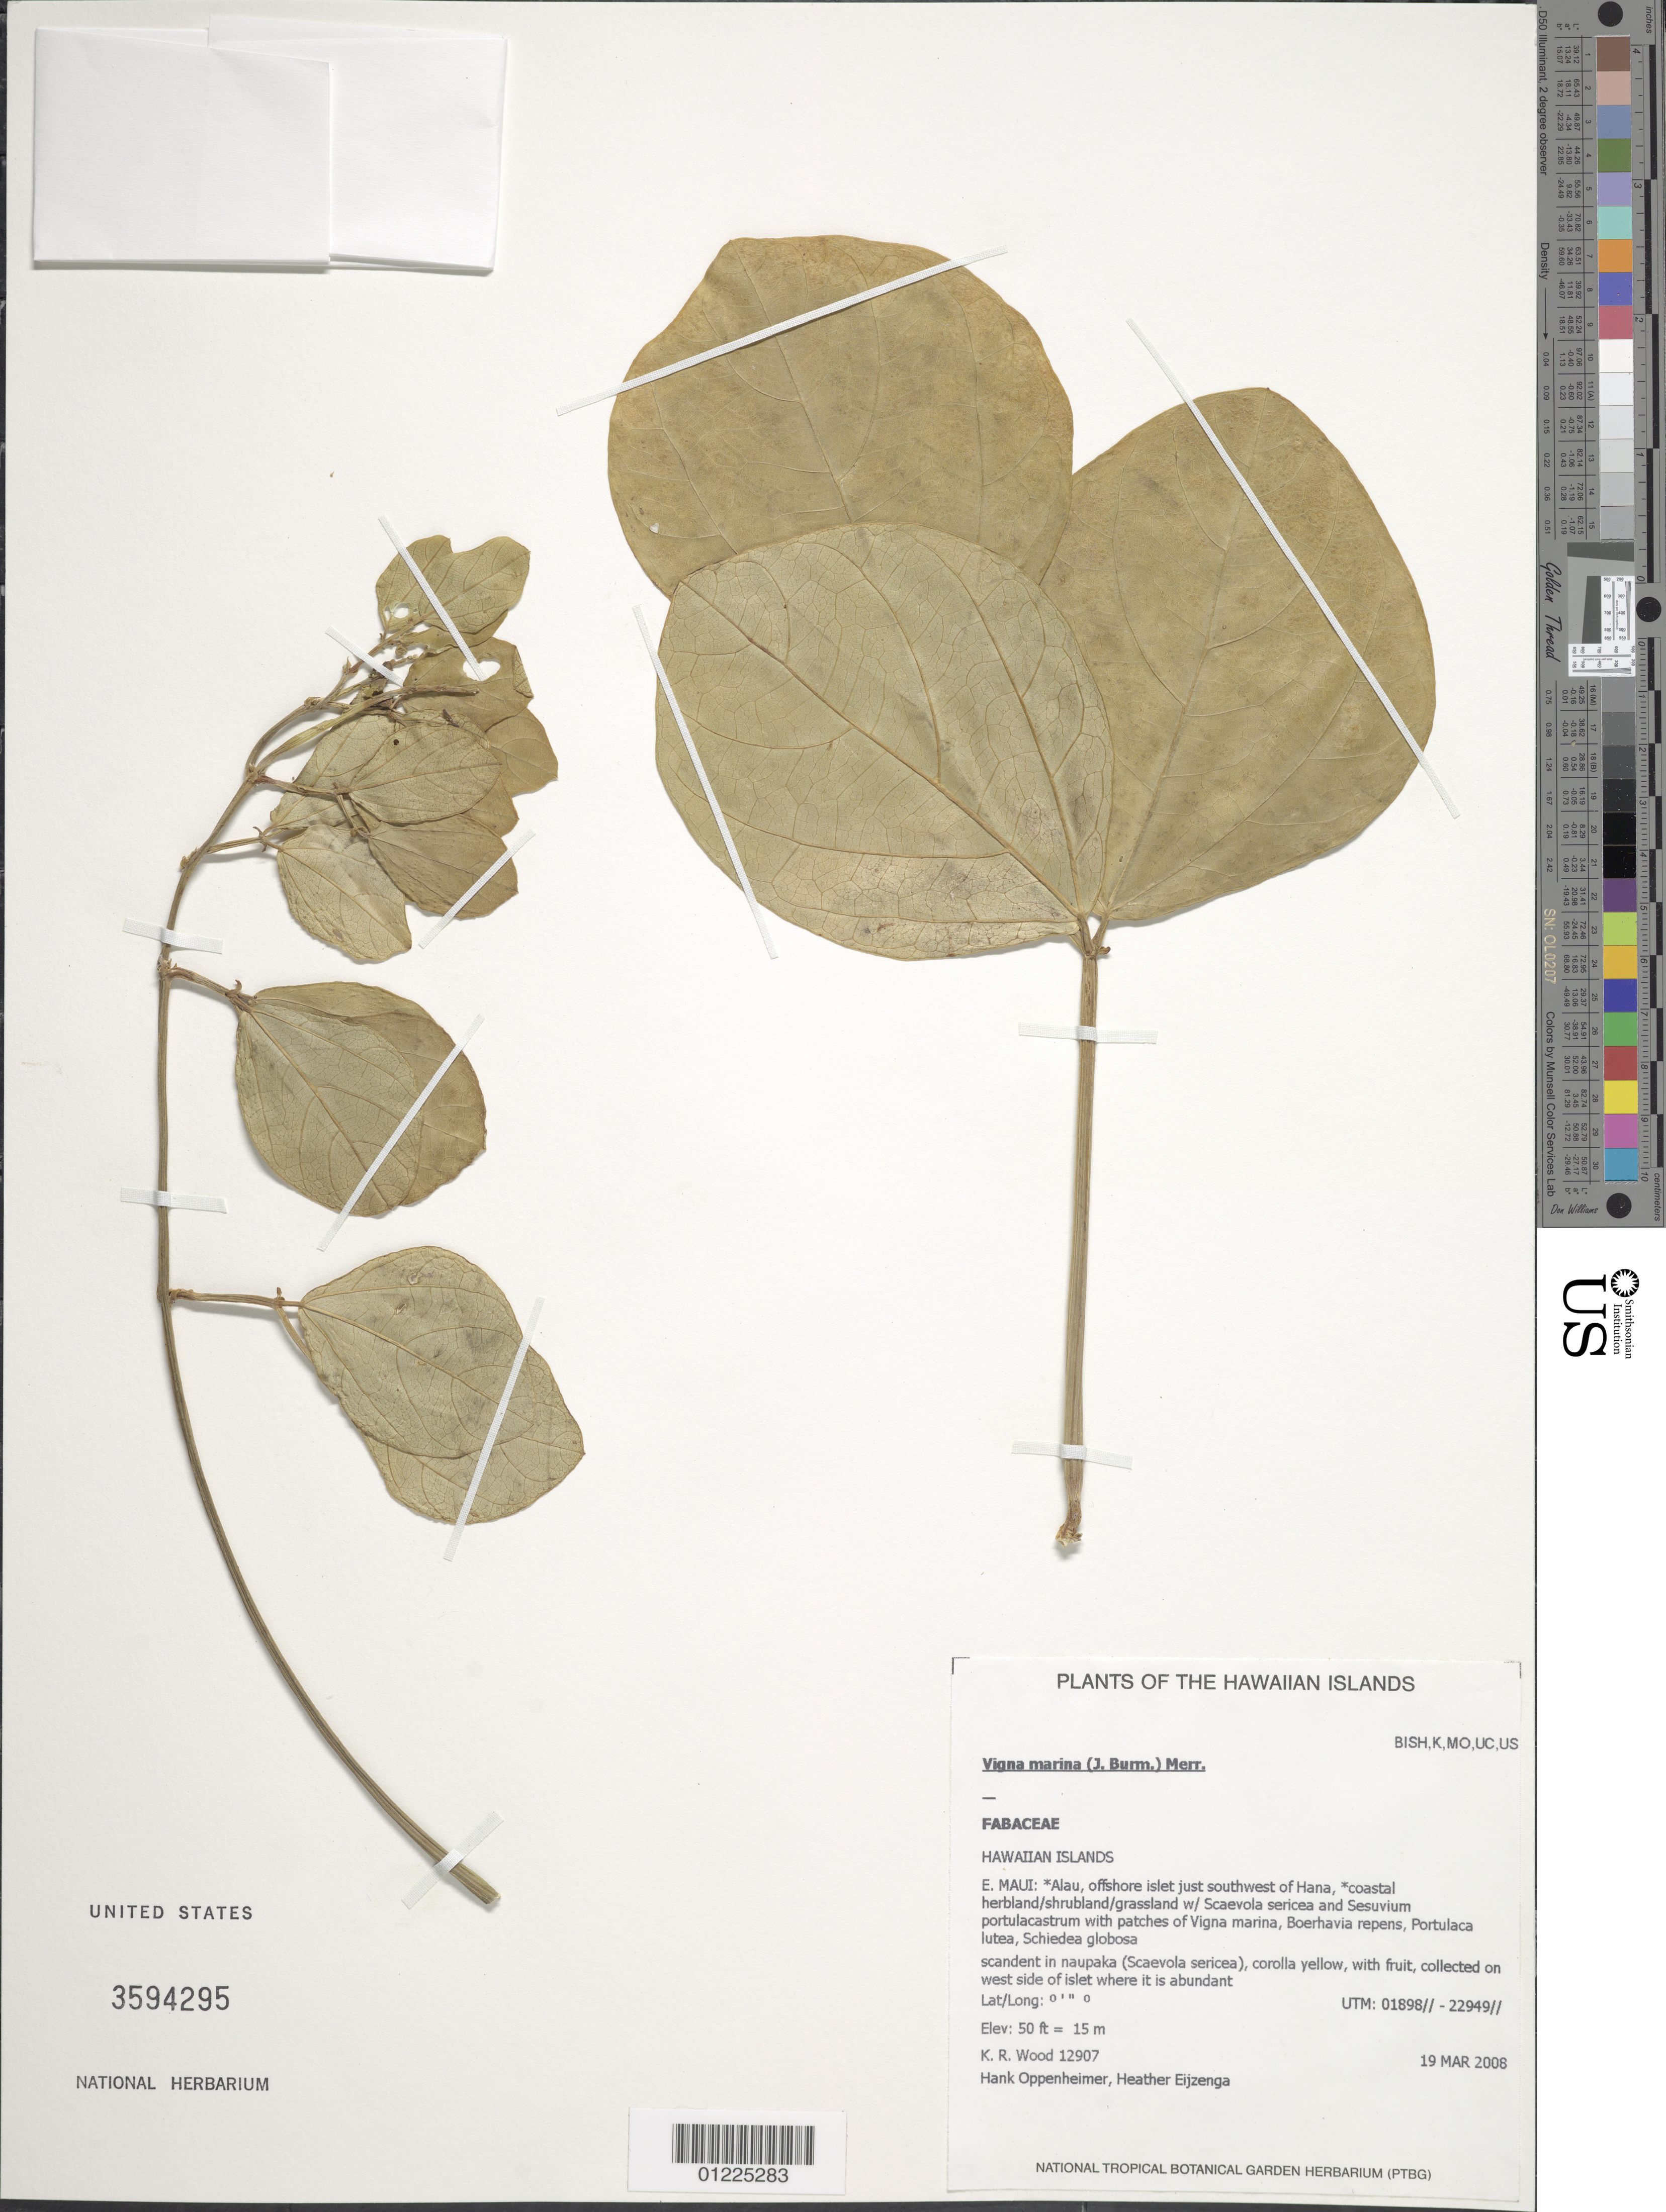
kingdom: Plantae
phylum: Tracheophyta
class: Magnoliopsida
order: Fabales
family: Fabaceae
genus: Vigna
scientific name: Vigna marina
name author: (Burm.) Merr.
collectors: K. R. Wood, H. Oppenheimer & Eijzenga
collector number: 12907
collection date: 2008-03-19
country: United States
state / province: Hawaii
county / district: Maui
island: Maui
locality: E Maui, Alau, offshore islet just SW of Hana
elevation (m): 15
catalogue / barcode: US 3594295